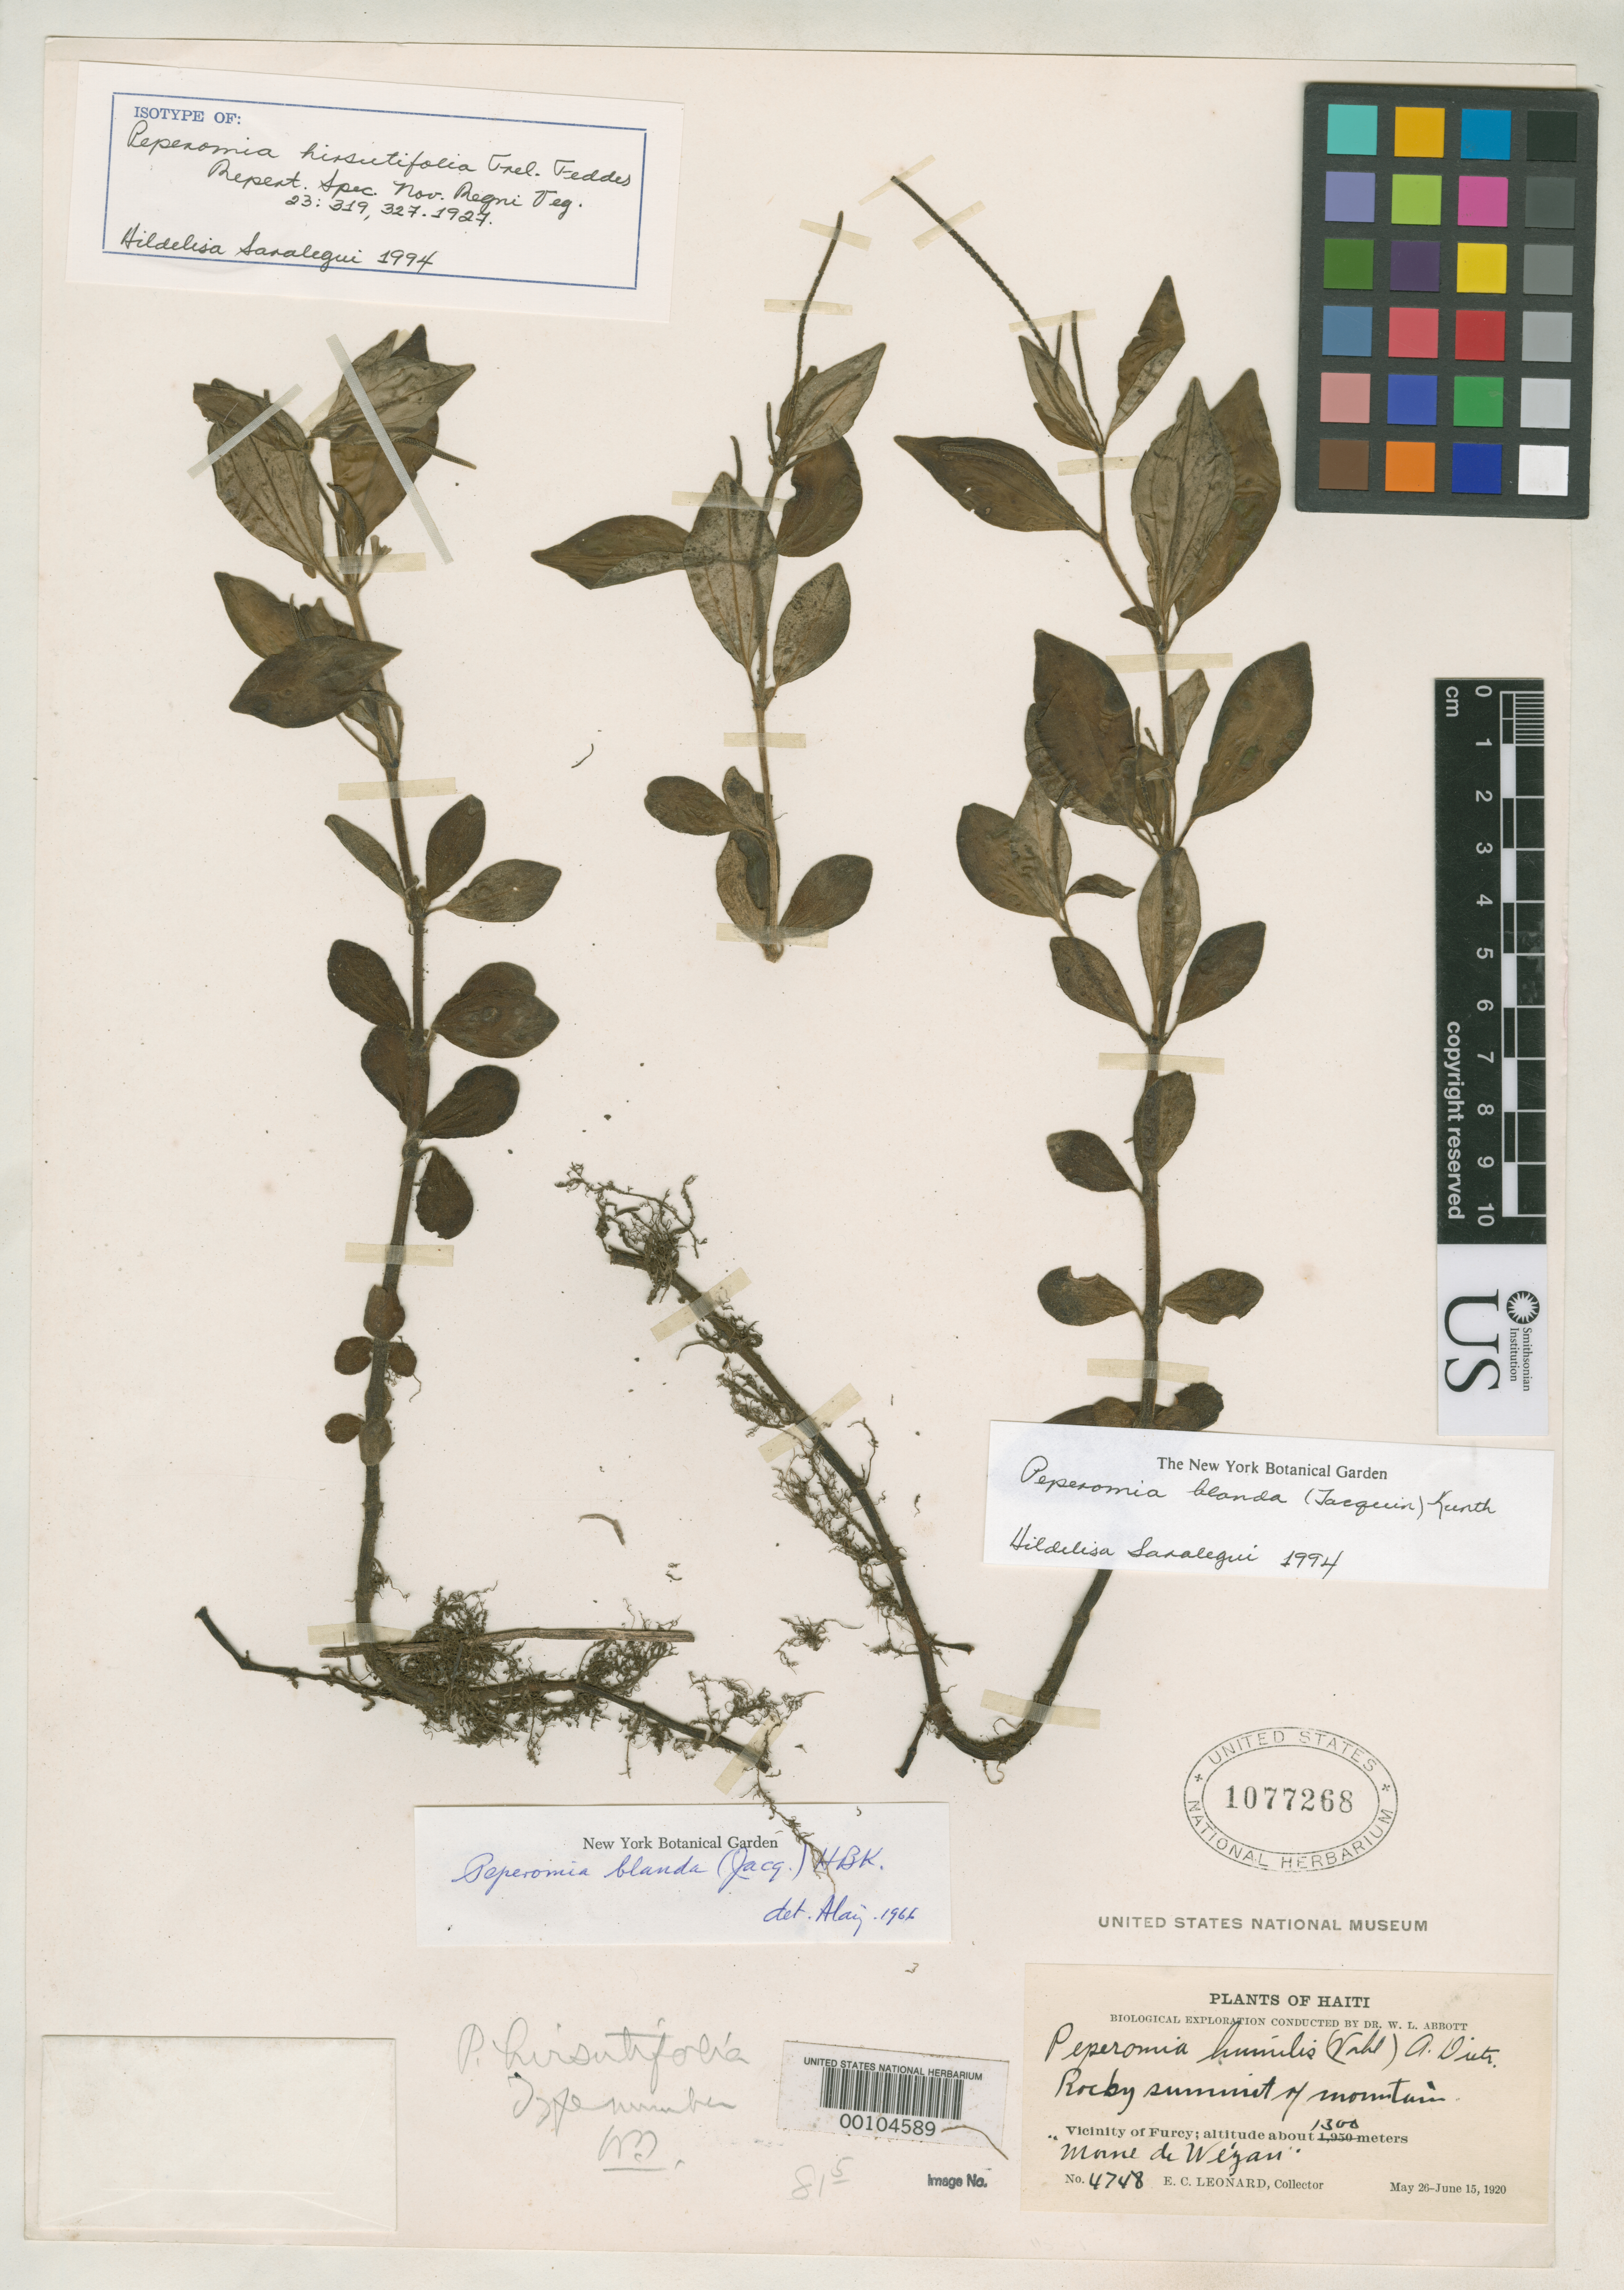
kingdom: Plantae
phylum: Tracheophyta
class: Magnoliopsida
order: Piperales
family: Piperaceae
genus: Peperomia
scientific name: Peperomia hirsutifolia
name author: Trel.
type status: Isotype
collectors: E. C. Leonard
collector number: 4748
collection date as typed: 13 Jun 1920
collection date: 1920-06-13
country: Haiti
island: Hispaniola Island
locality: Viinity of Furcy, Morne de Wegan.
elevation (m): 1300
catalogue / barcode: US 1077268